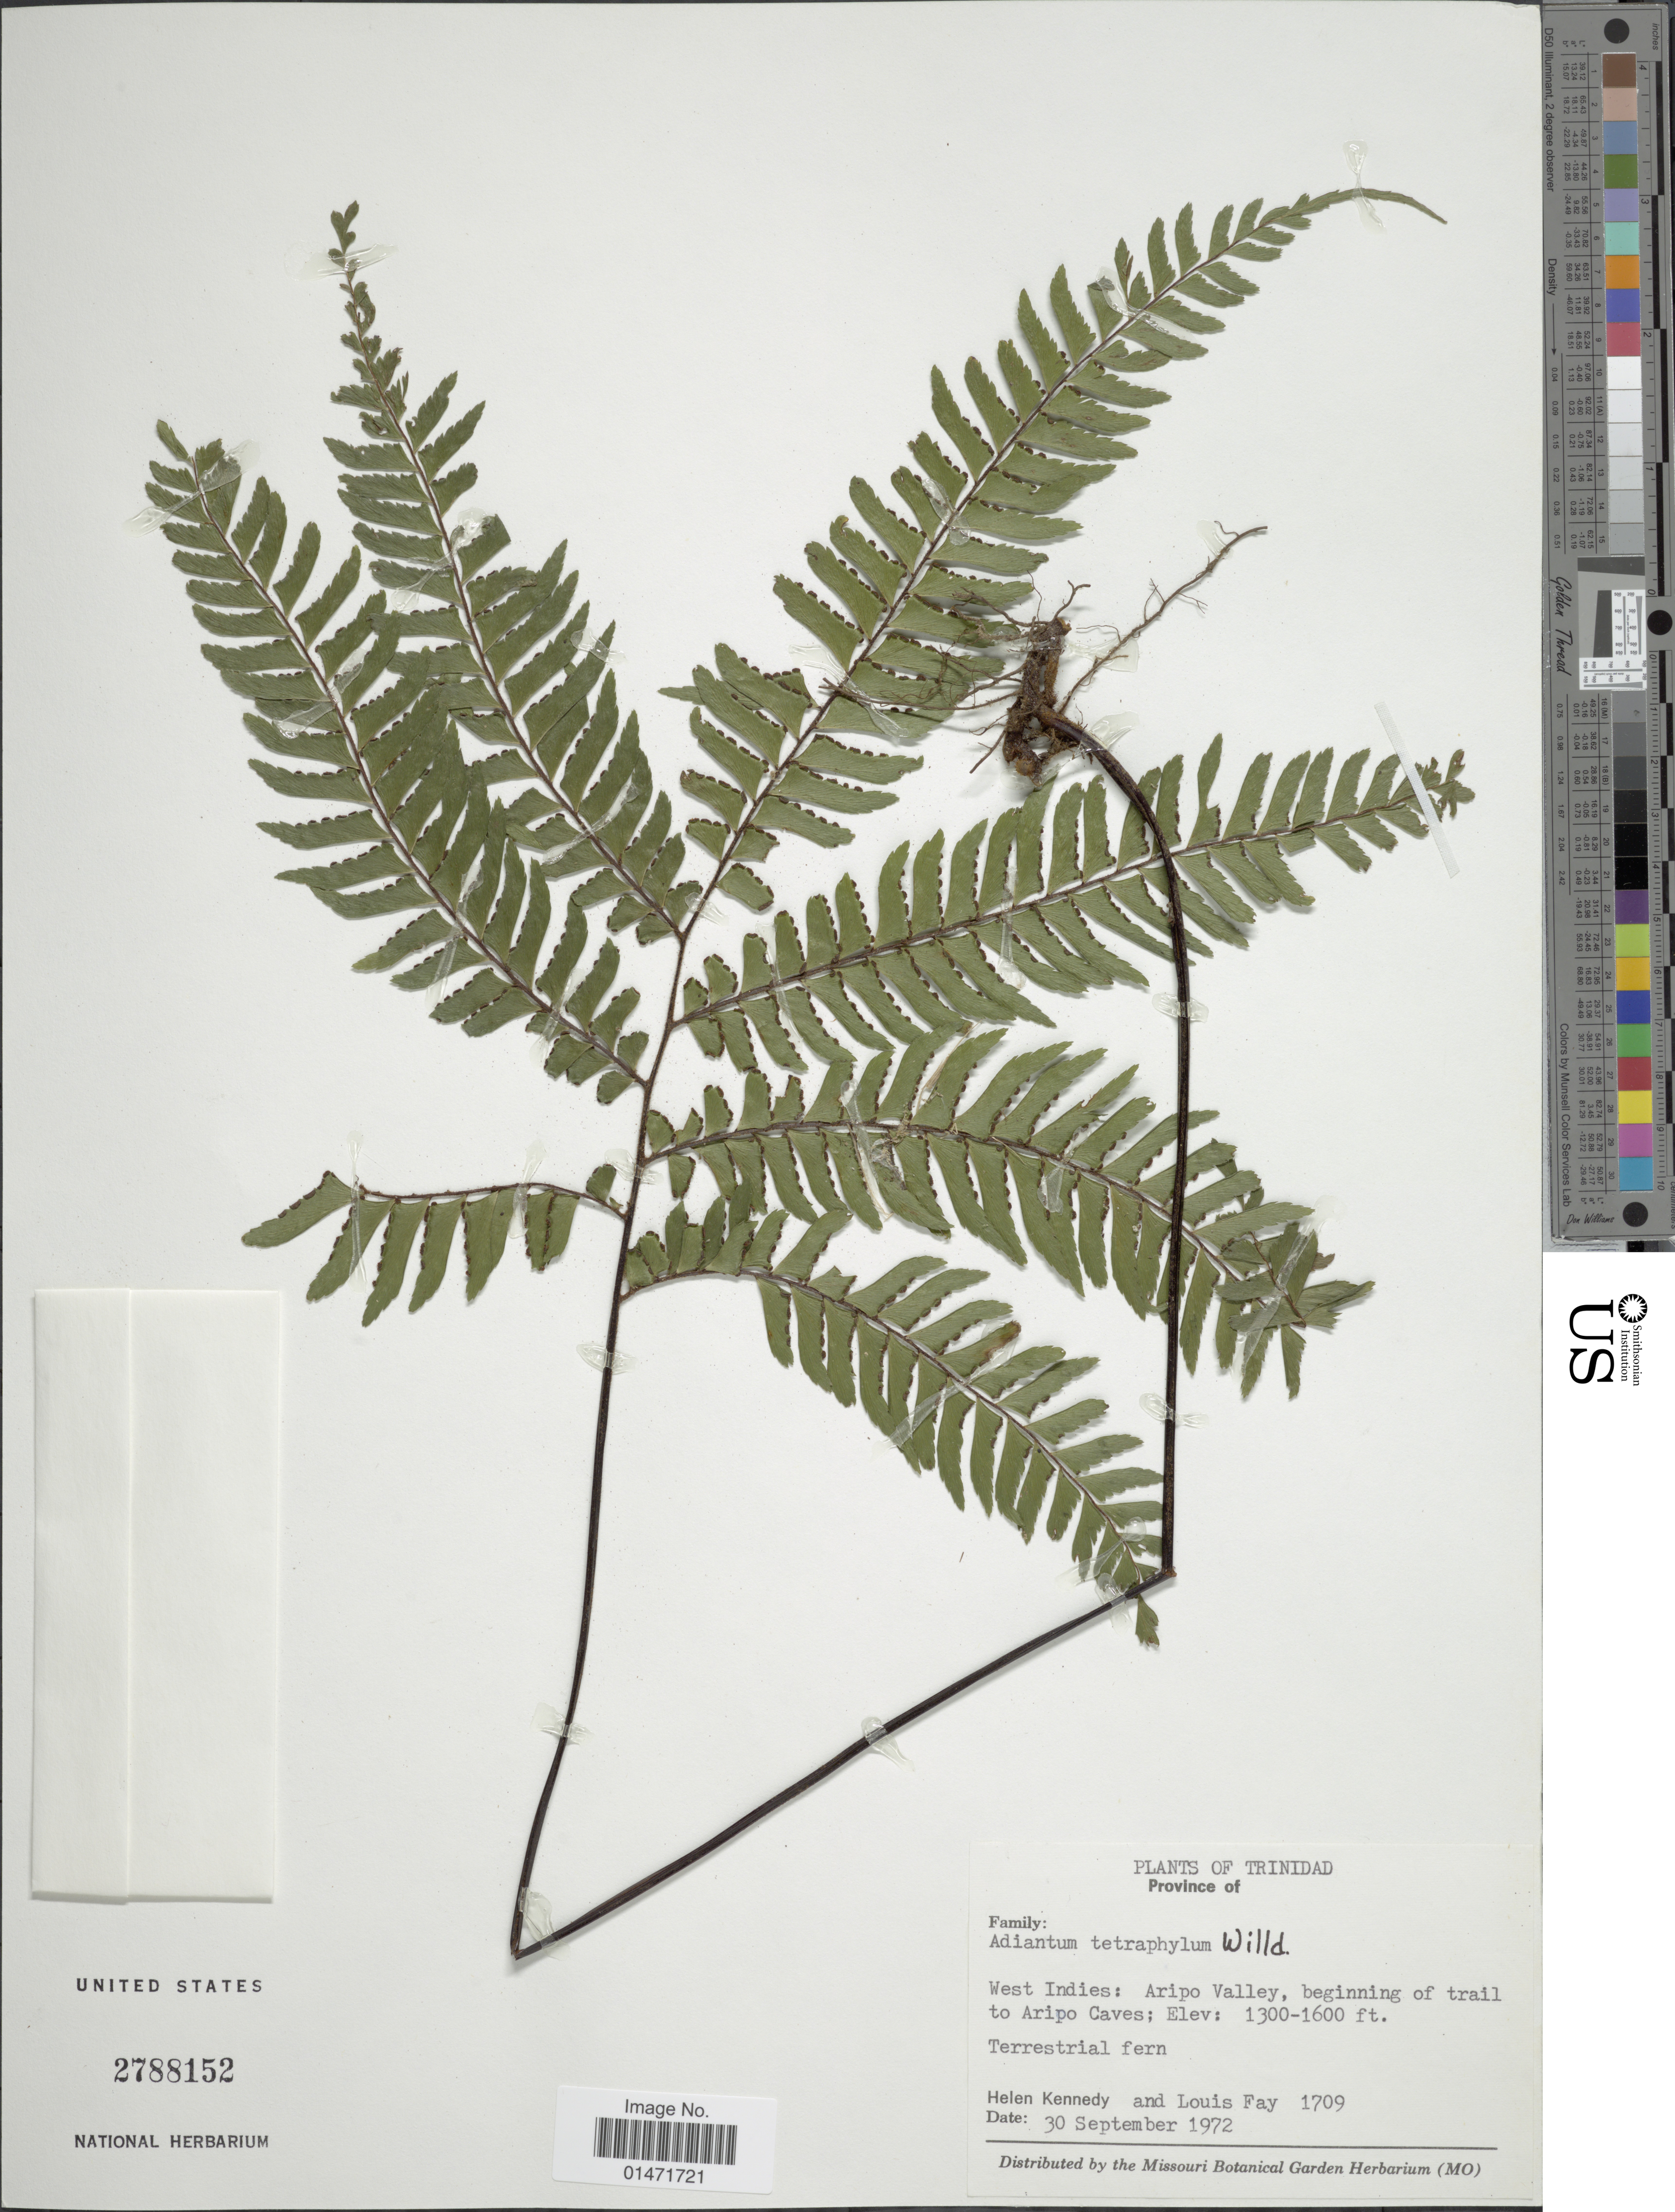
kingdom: Plantae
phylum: Tracheophyta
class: Polypodiopsida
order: Polypodiales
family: Pteridaceae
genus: Adiantum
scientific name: Adiantum tetraphyllum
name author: Humb. & Bonpl. ex Willd.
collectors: H. Kennedy & L. Fay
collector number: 1709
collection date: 1972-09-30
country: Trinidad and Tobago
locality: Trinidad. West Indies: Aripo Valley, beginning of trail to Aripo Caves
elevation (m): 396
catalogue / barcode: US 2788152